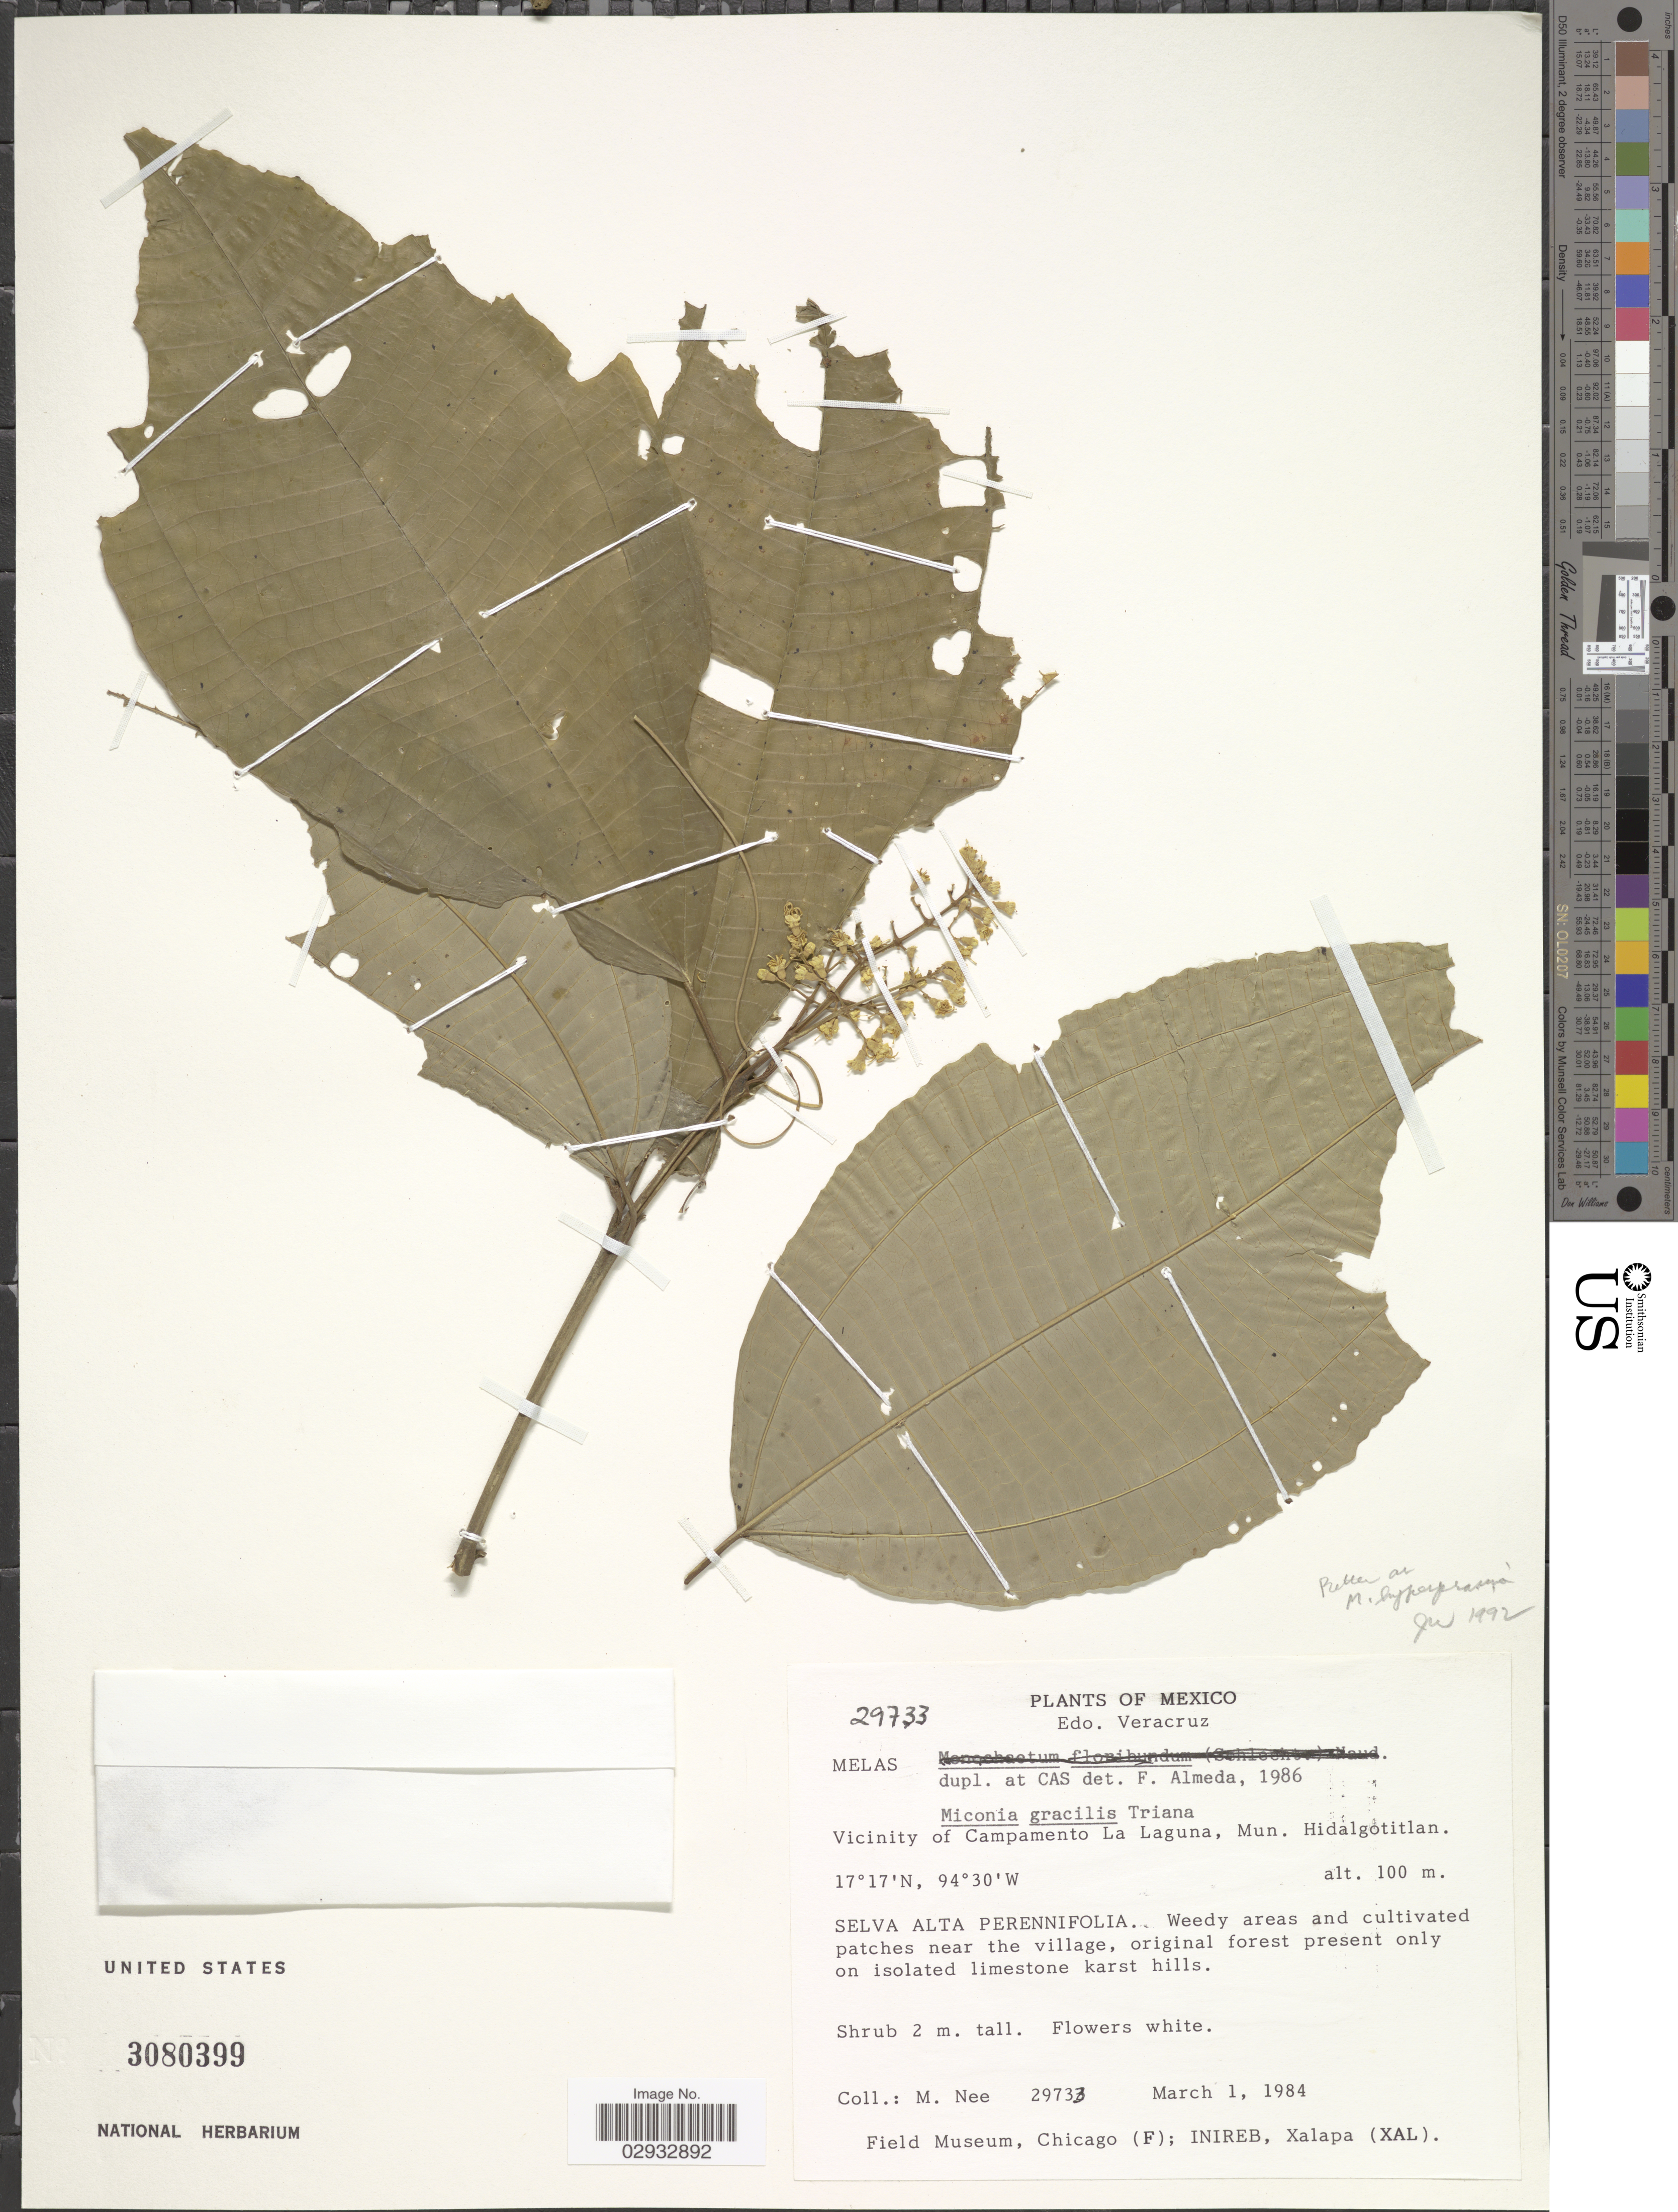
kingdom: Plantae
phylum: Tracheophyta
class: Magnoliopsida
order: Myrtales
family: Melastomataceae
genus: Miconia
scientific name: Miconia hyperprasina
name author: Naudin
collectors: M. Nee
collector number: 29733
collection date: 1984-03-01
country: Mexico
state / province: Veracruz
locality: Edo. Veracruz. Vicinity of Campamento La Laguna, Mun. Hidalgotitlan.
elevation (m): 100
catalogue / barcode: US 3080399